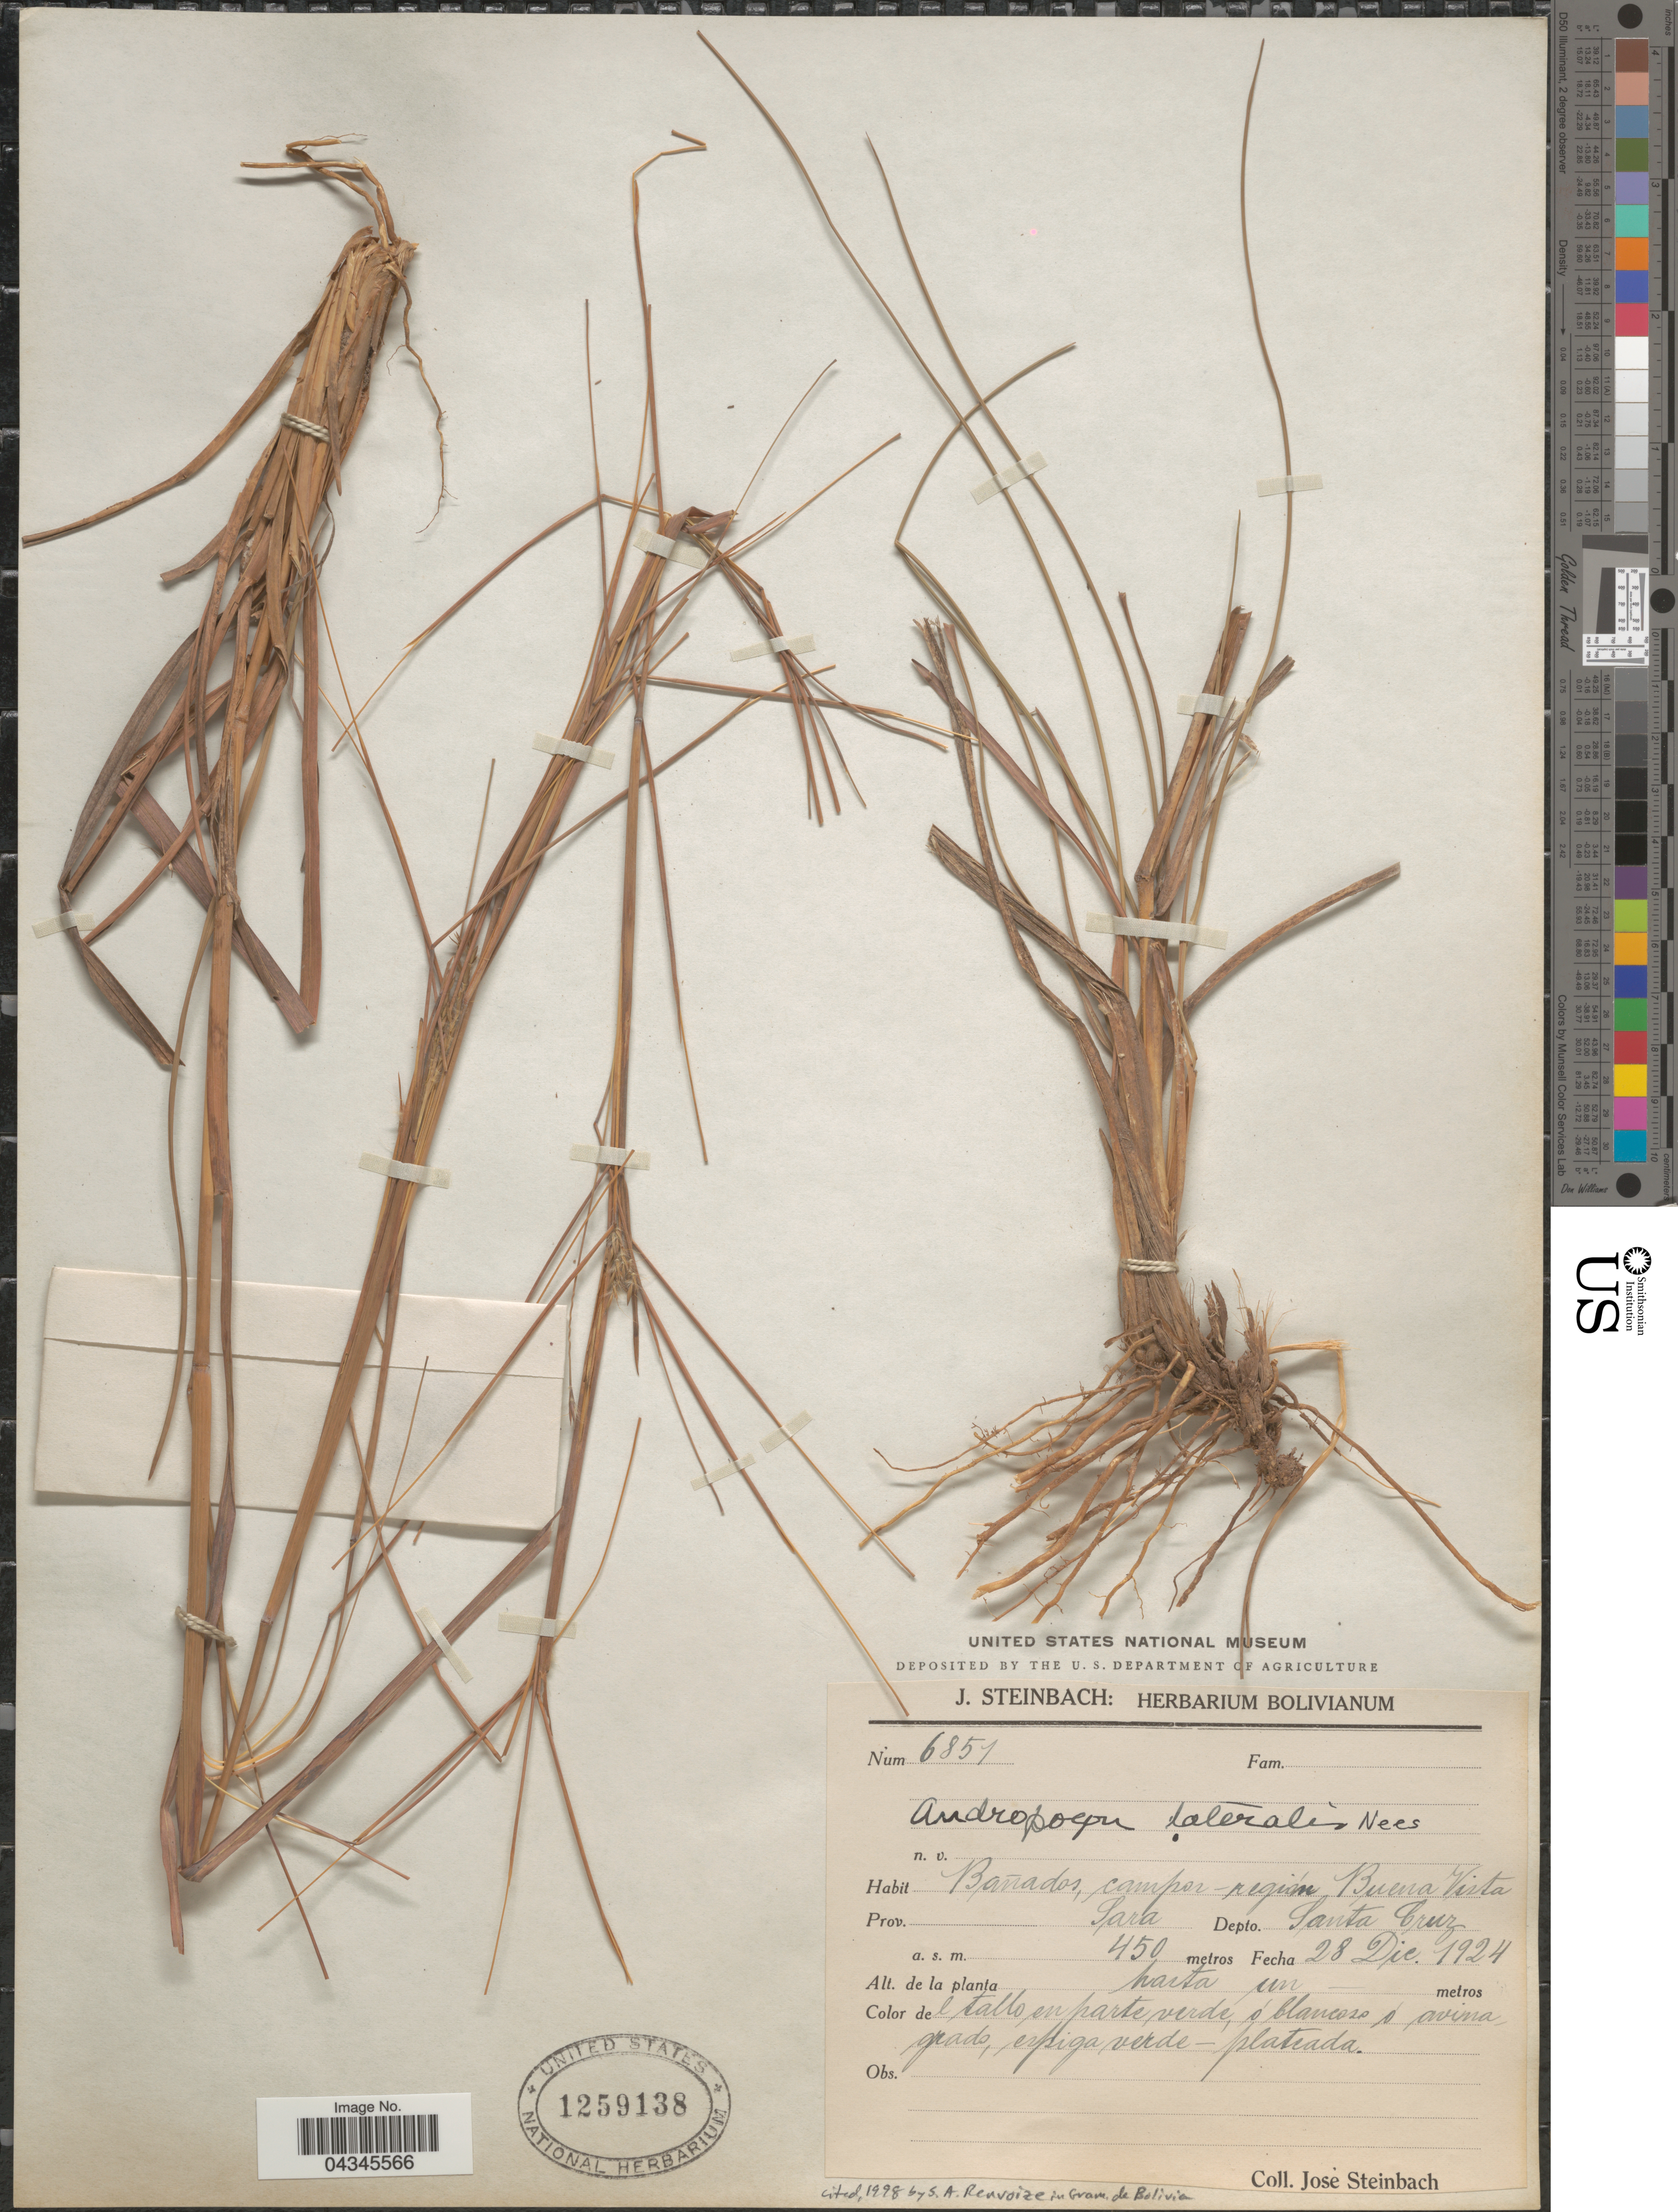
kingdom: Plantae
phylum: Tracheophyta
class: Liliopsida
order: Poales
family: Poaceae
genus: Andropogon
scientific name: Andropogon lateralis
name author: Nees in Mart.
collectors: J. Steinbach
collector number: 6851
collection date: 1924-12-28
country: Bolivia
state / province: Santa Cruz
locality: Bañados, campos - región Buena Vista. Prov. Sara. Depto. Santa Cruz.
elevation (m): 450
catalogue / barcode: US 1259138